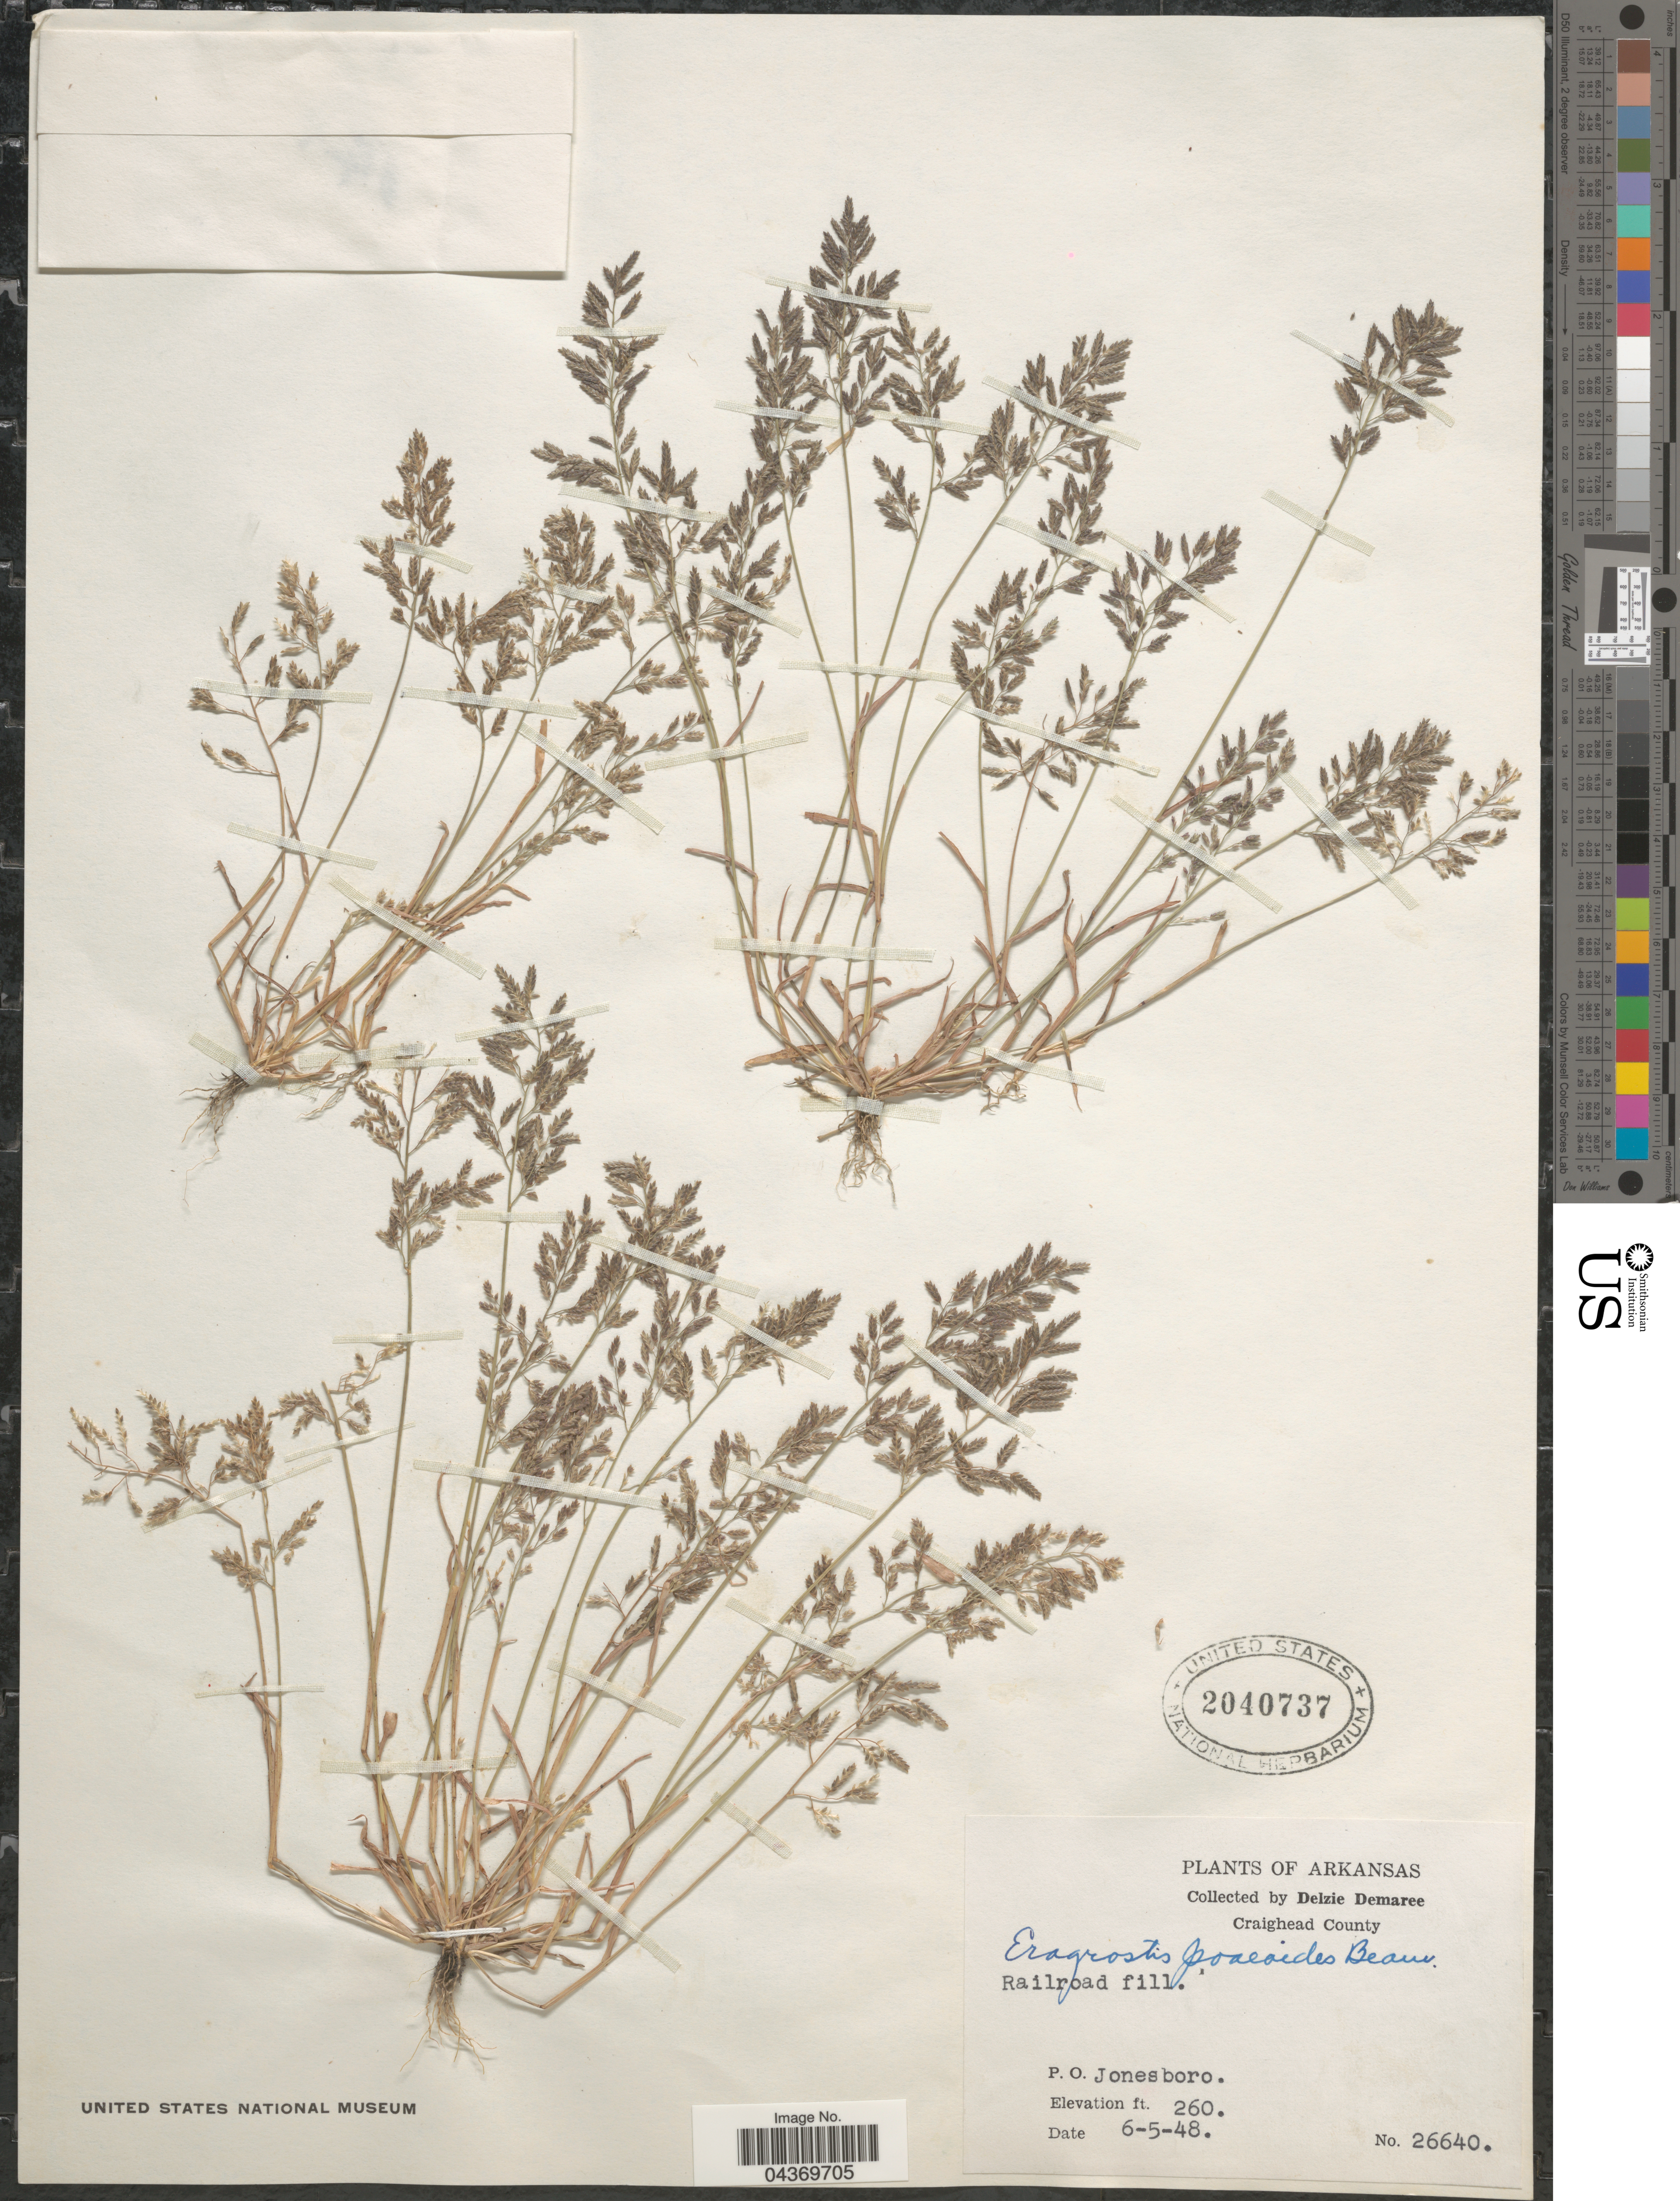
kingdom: Plantae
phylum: Tracheophyta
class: Liliopsida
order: Poales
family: Poaceae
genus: Eragrostis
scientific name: Eragrostis minor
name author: Host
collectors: D. Demaree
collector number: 26640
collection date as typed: Transcribed d/m/y: 5/6/48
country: United States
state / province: Arkansas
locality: Craighead County. Railroad fill. P. O. Jonesboro.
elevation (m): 79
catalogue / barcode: US 2040737